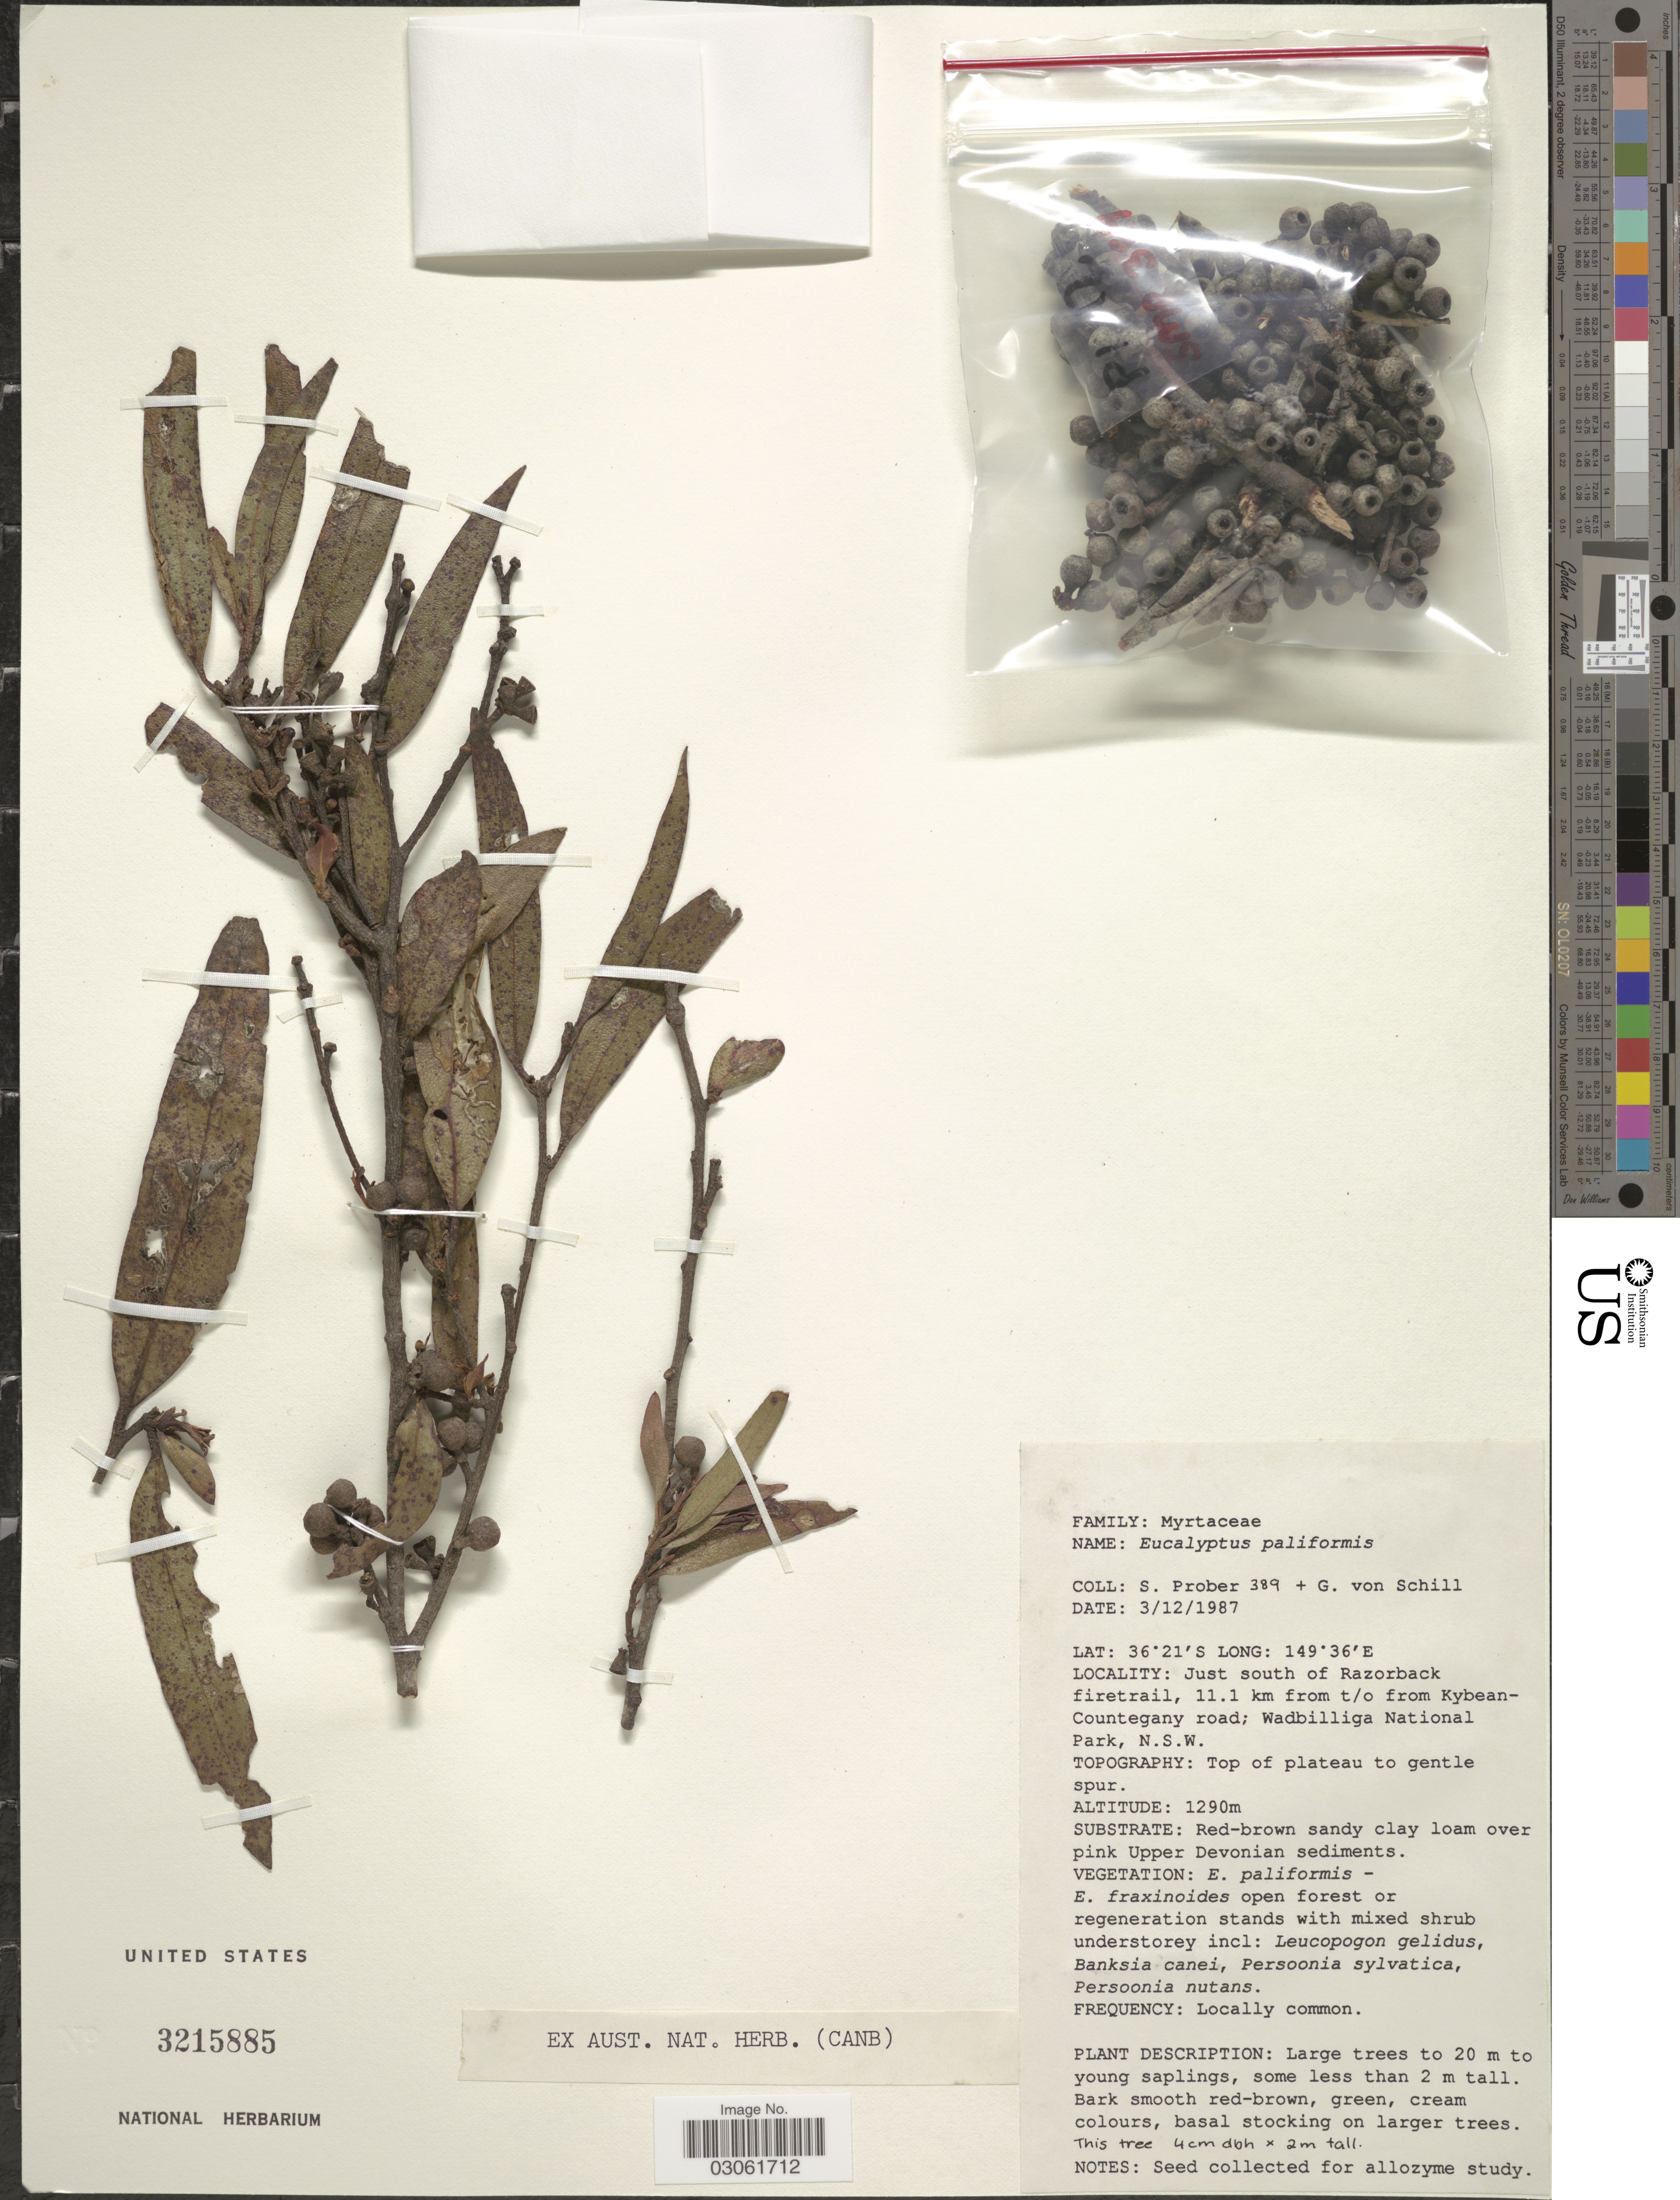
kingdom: Plantae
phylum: Tracheophyta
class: Magnoliopsida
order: Myrtales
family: Myrtaceae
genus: Eucalyptus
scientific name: Eucalyptus paliformis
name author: L.A.S. Johnson & Blaxell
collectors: S. Prober & v. Schill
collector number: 389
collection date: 1987-12-03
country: Australia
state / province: New South Wales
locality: Just south of Razorback firetrail, 11.1 km from t/o from Kybean-Countegany road; Wadbilliga National Park. Top of plateau to gentle spur.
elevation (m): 1290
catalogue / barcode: US 3215885